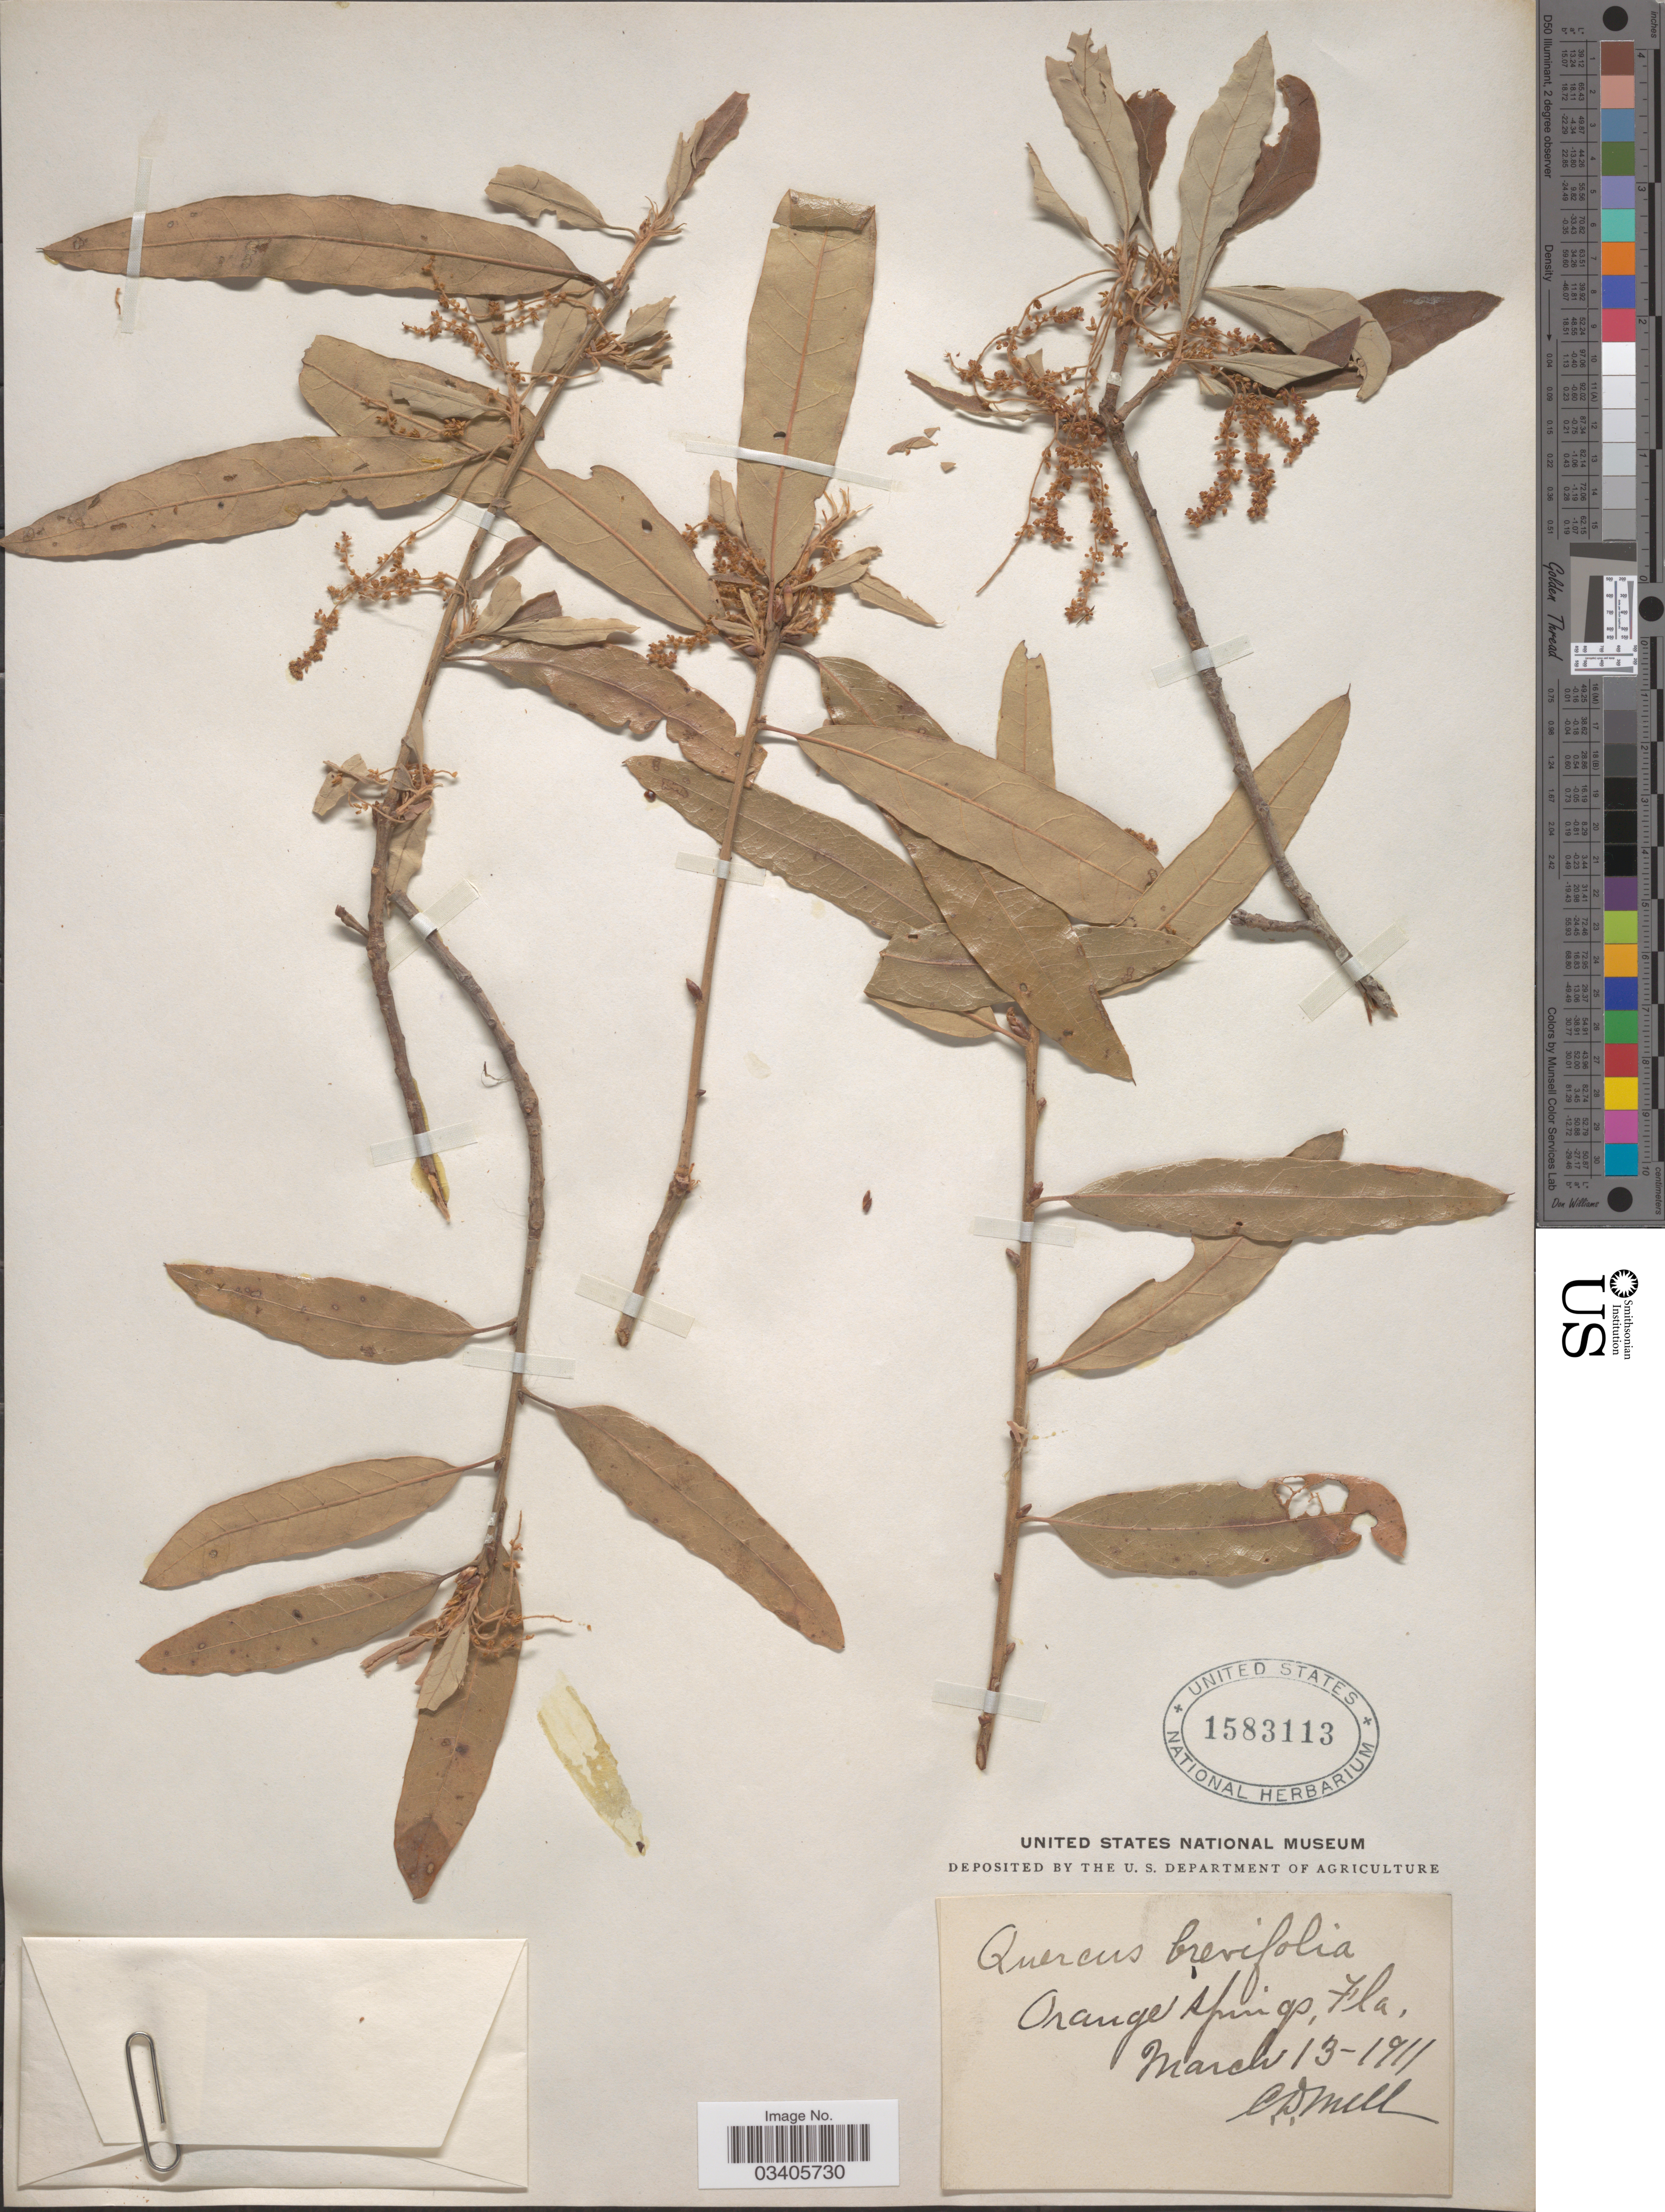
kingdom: Plantae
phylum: Tracheophyta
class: Magnoliopsida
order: Fagales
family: Fagaceae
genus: Quercus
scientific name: Quercus incana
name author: W. Bartram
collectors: C. D. Mell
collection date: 1911-03-13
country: United States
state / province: Florida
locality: Orange Springs.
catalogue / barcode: US 1583113